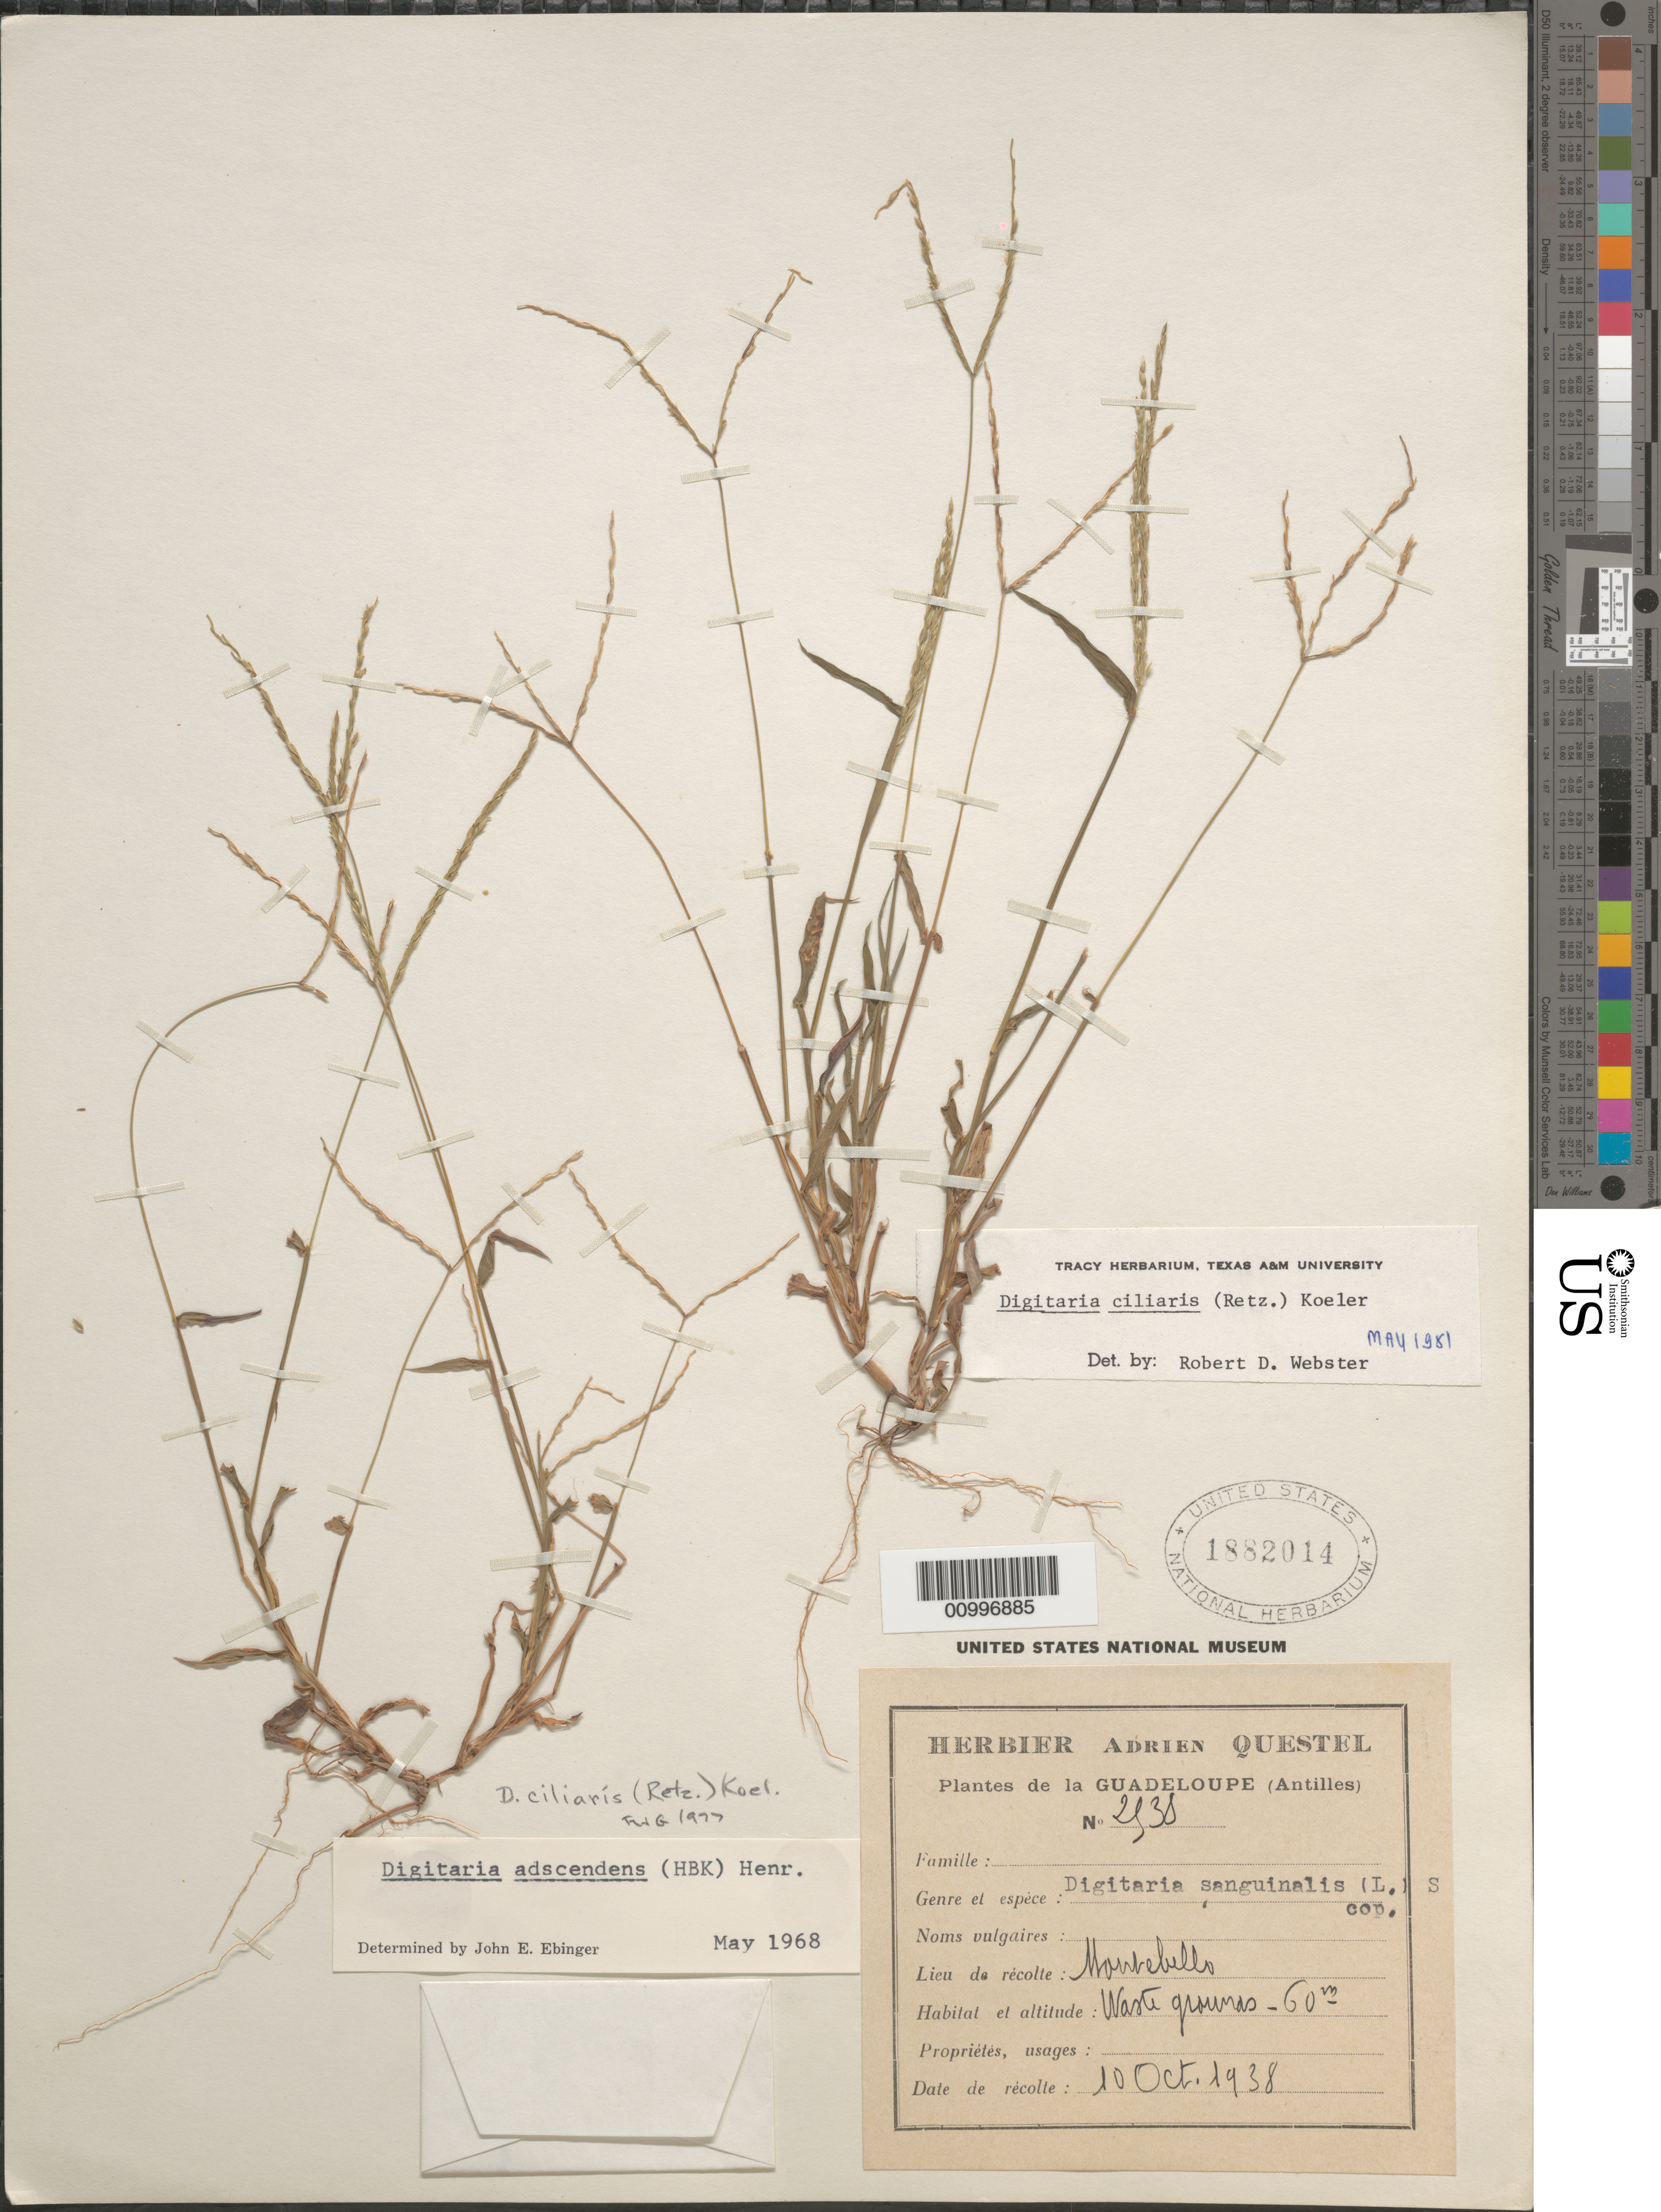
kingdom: Plantae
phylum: Tracheophyta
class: Liliopsida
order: Poales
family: Poaceae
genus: Digitaria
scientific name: Digitaria ciliaris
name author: (Retz.) Koeler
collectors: A. Questel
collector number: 2838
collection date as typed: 10 Oct 1938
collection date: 1938-10-10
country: Guadeloupe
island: Basse Terre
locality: Montebello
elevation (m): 60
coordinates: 0 N, 0 E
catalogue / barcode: US 1882014